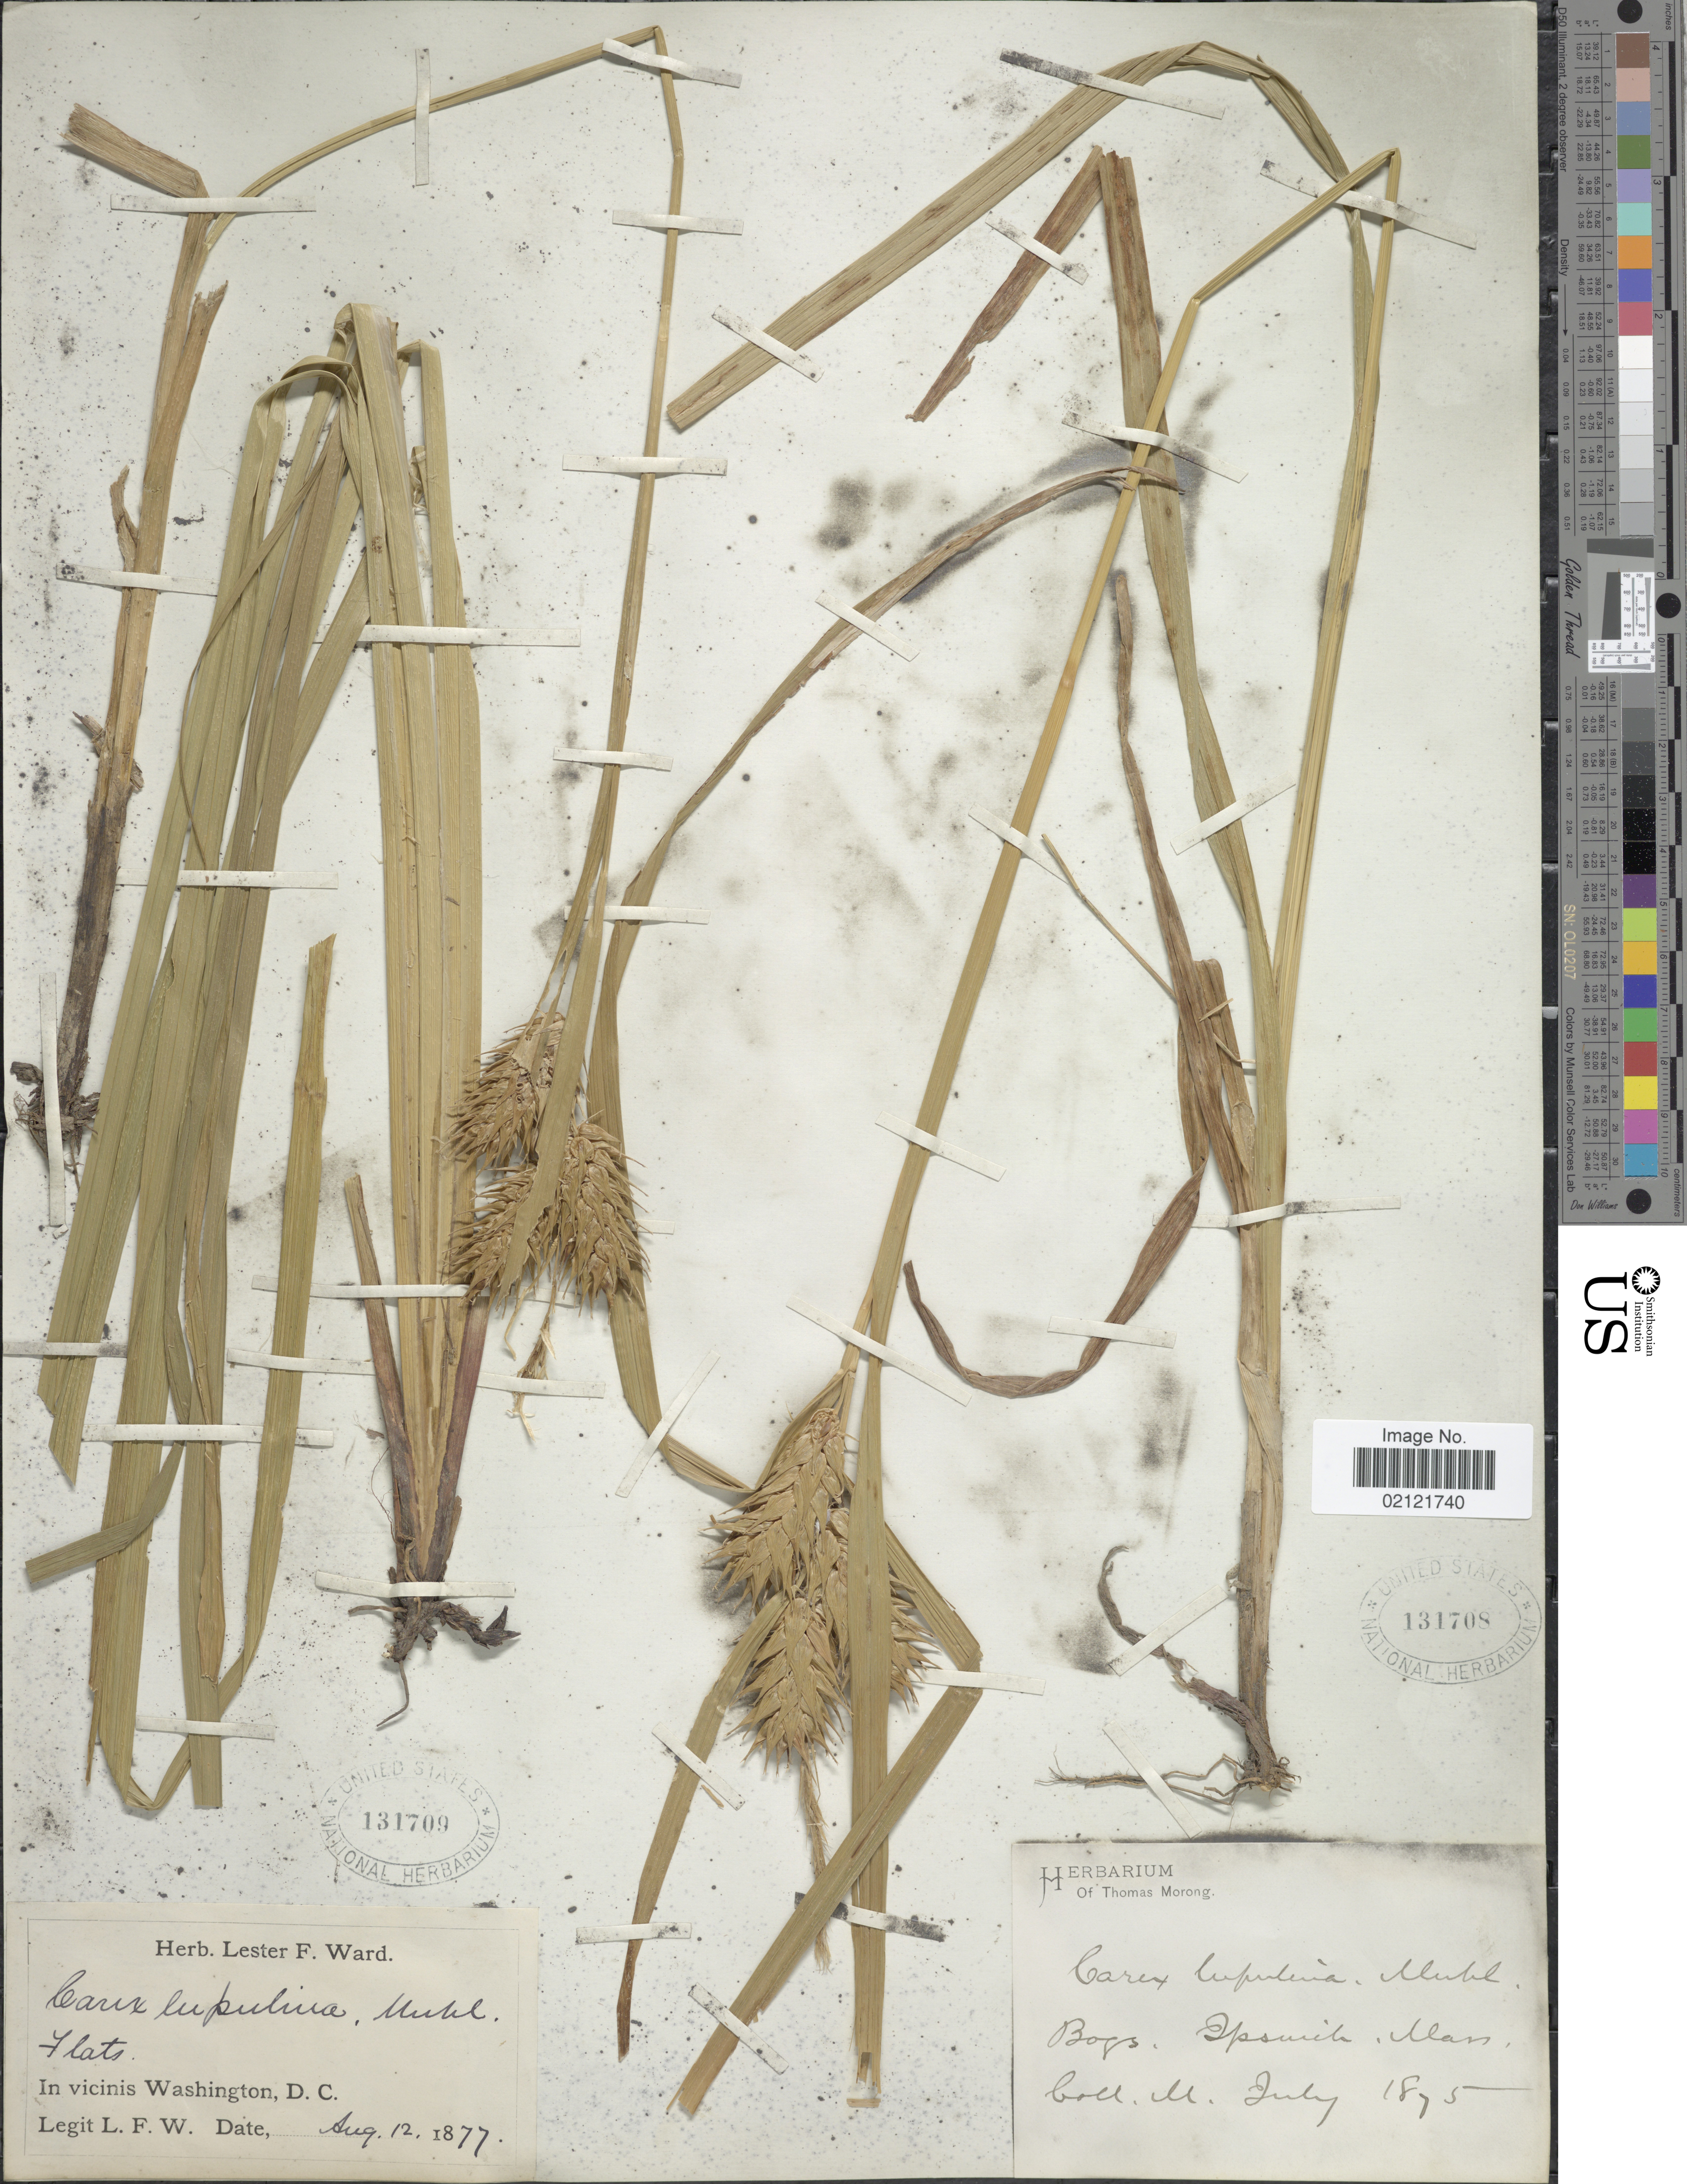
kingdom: Plantae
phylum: Tracheophyta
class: Liliopsida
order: Poales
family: Cyperaceae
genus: Carex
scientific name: Carex lupulina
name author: Muhl. ex Willd.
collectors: ex herb. T. Morong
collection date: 1875-07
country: United States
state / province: Massachusetts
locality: Ipswich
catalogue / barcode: US 131708-2